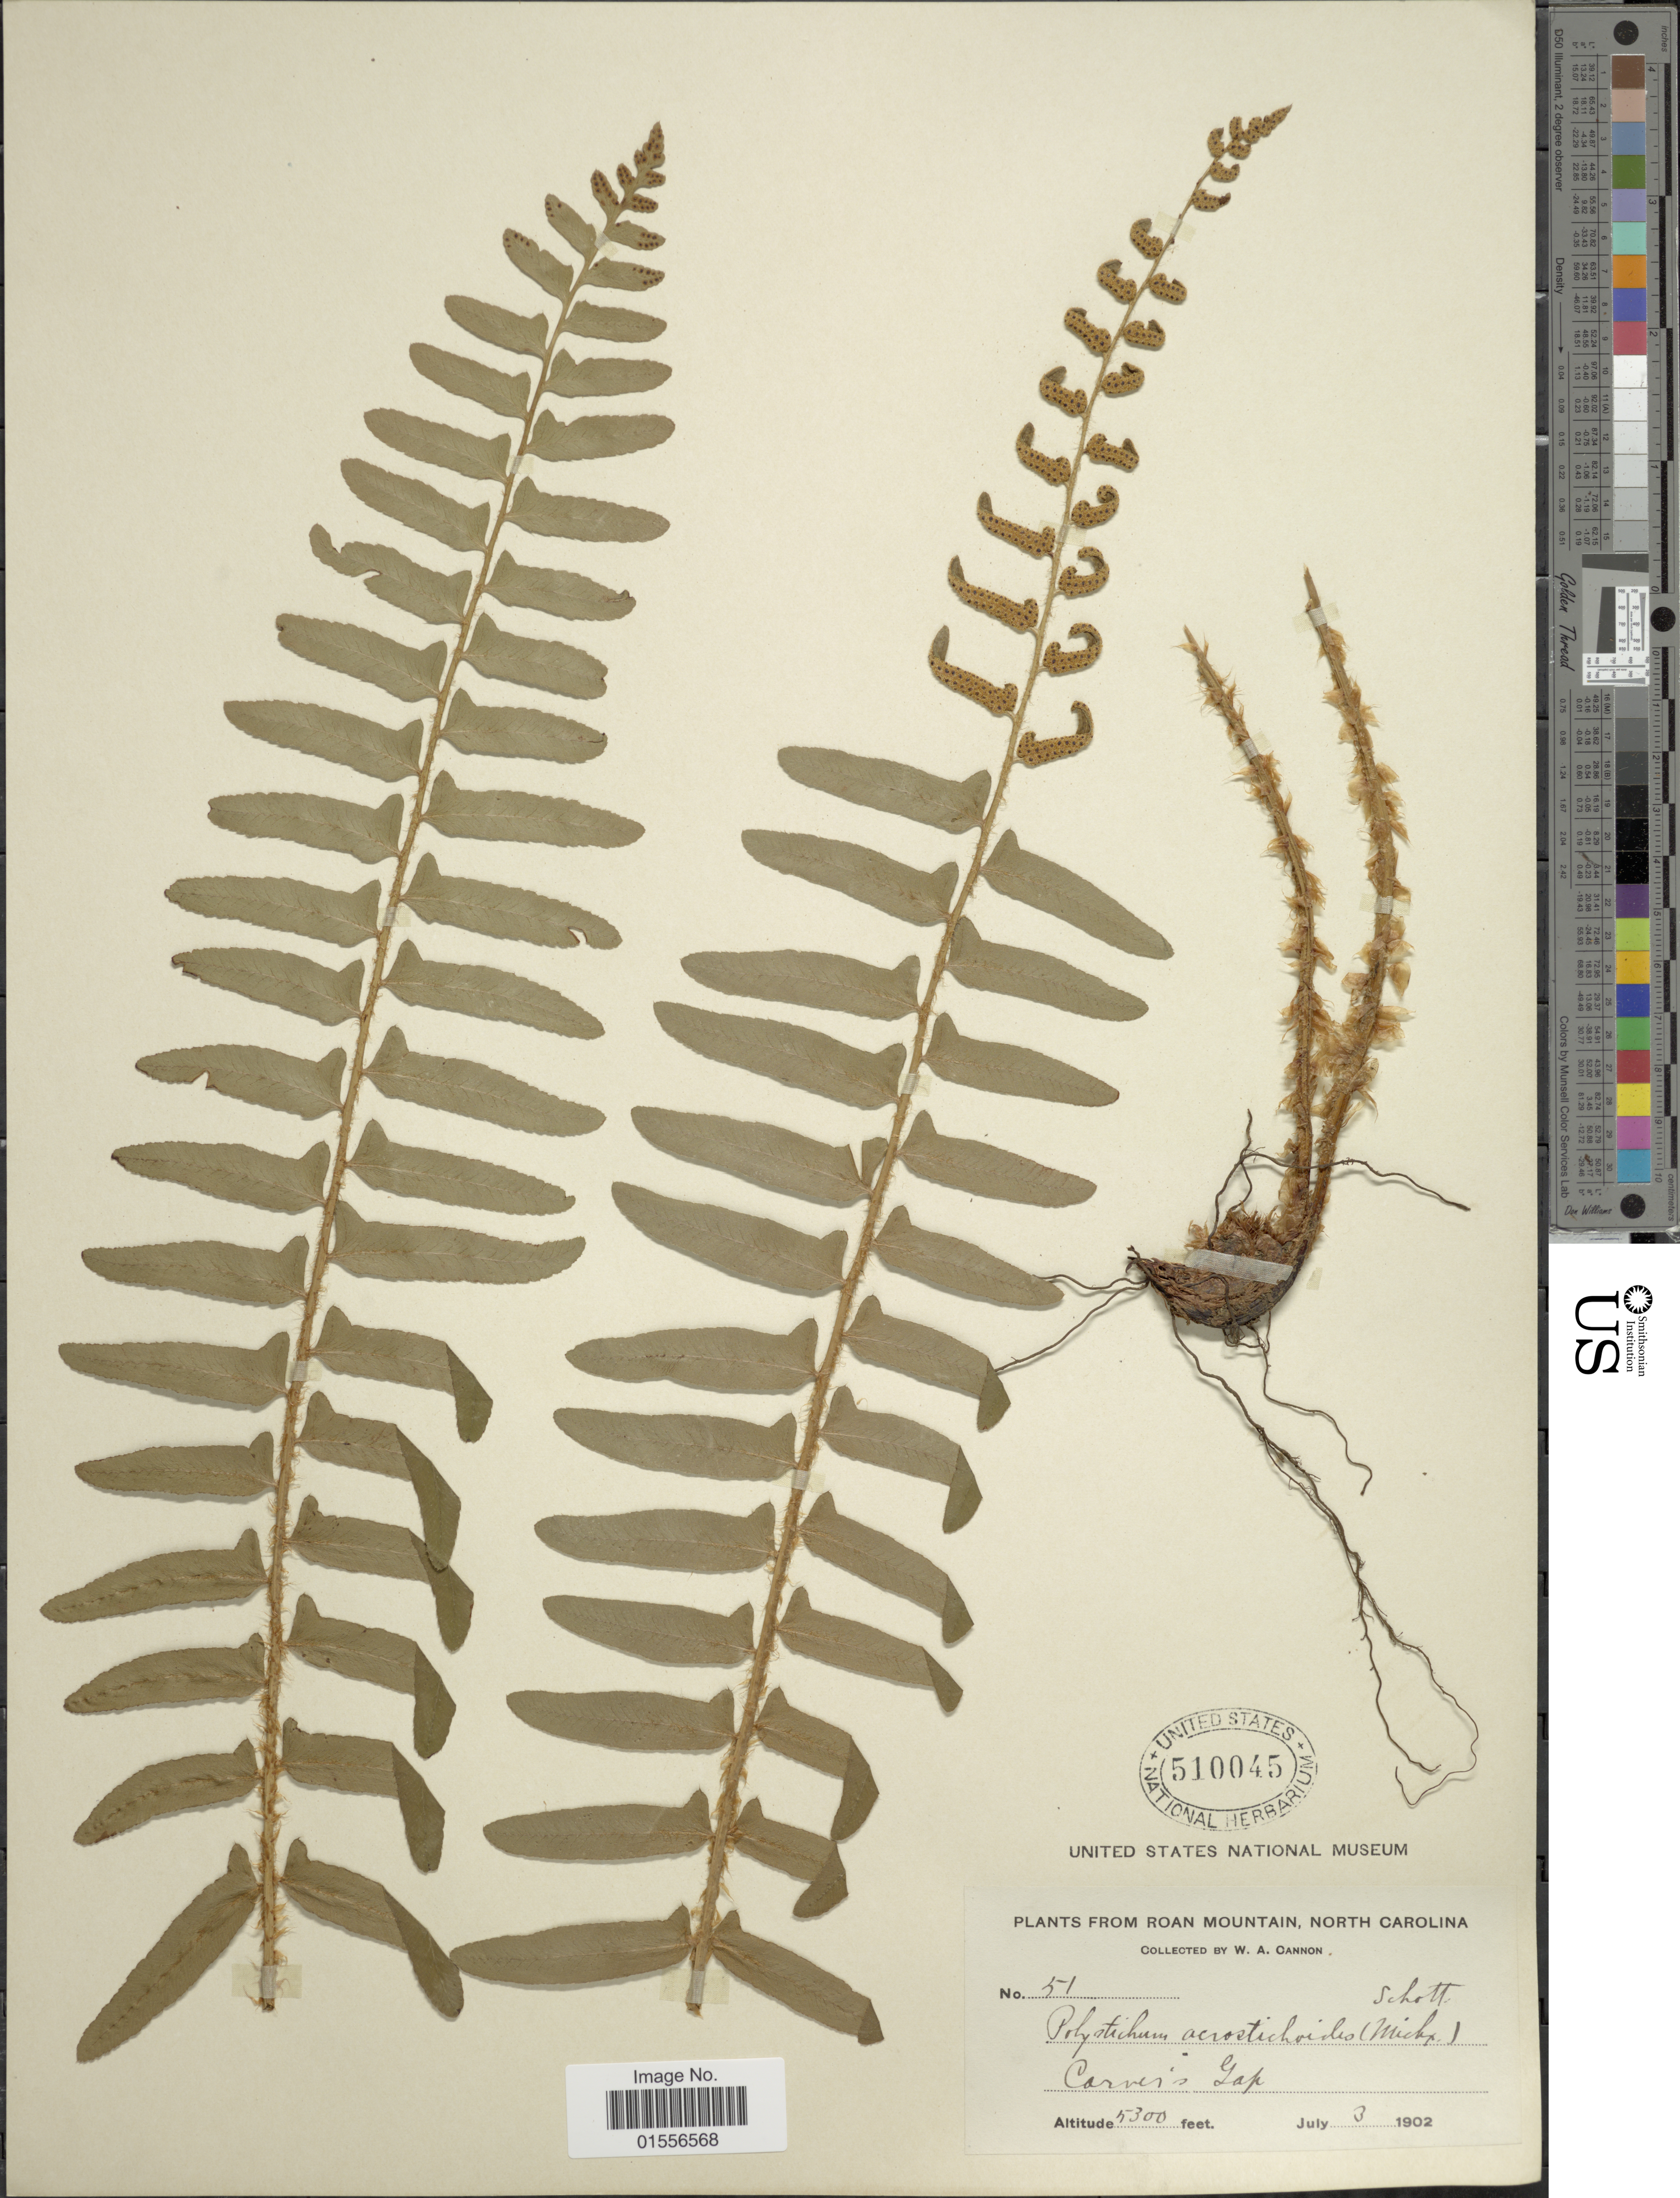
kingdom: Plantae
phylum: Tracheophyta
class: Polypodiopsida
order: Polypodiales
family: Dryopteridaceae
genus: Polystichum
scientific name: Polystichum acrostichoides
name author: (Michx.) Schott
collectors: W. Cannon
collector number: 51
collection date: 1902-07-03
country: United States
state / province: North Carolina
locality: Roan Mountain, Carver;s Gap.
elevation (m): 1615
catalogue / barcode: US 510045